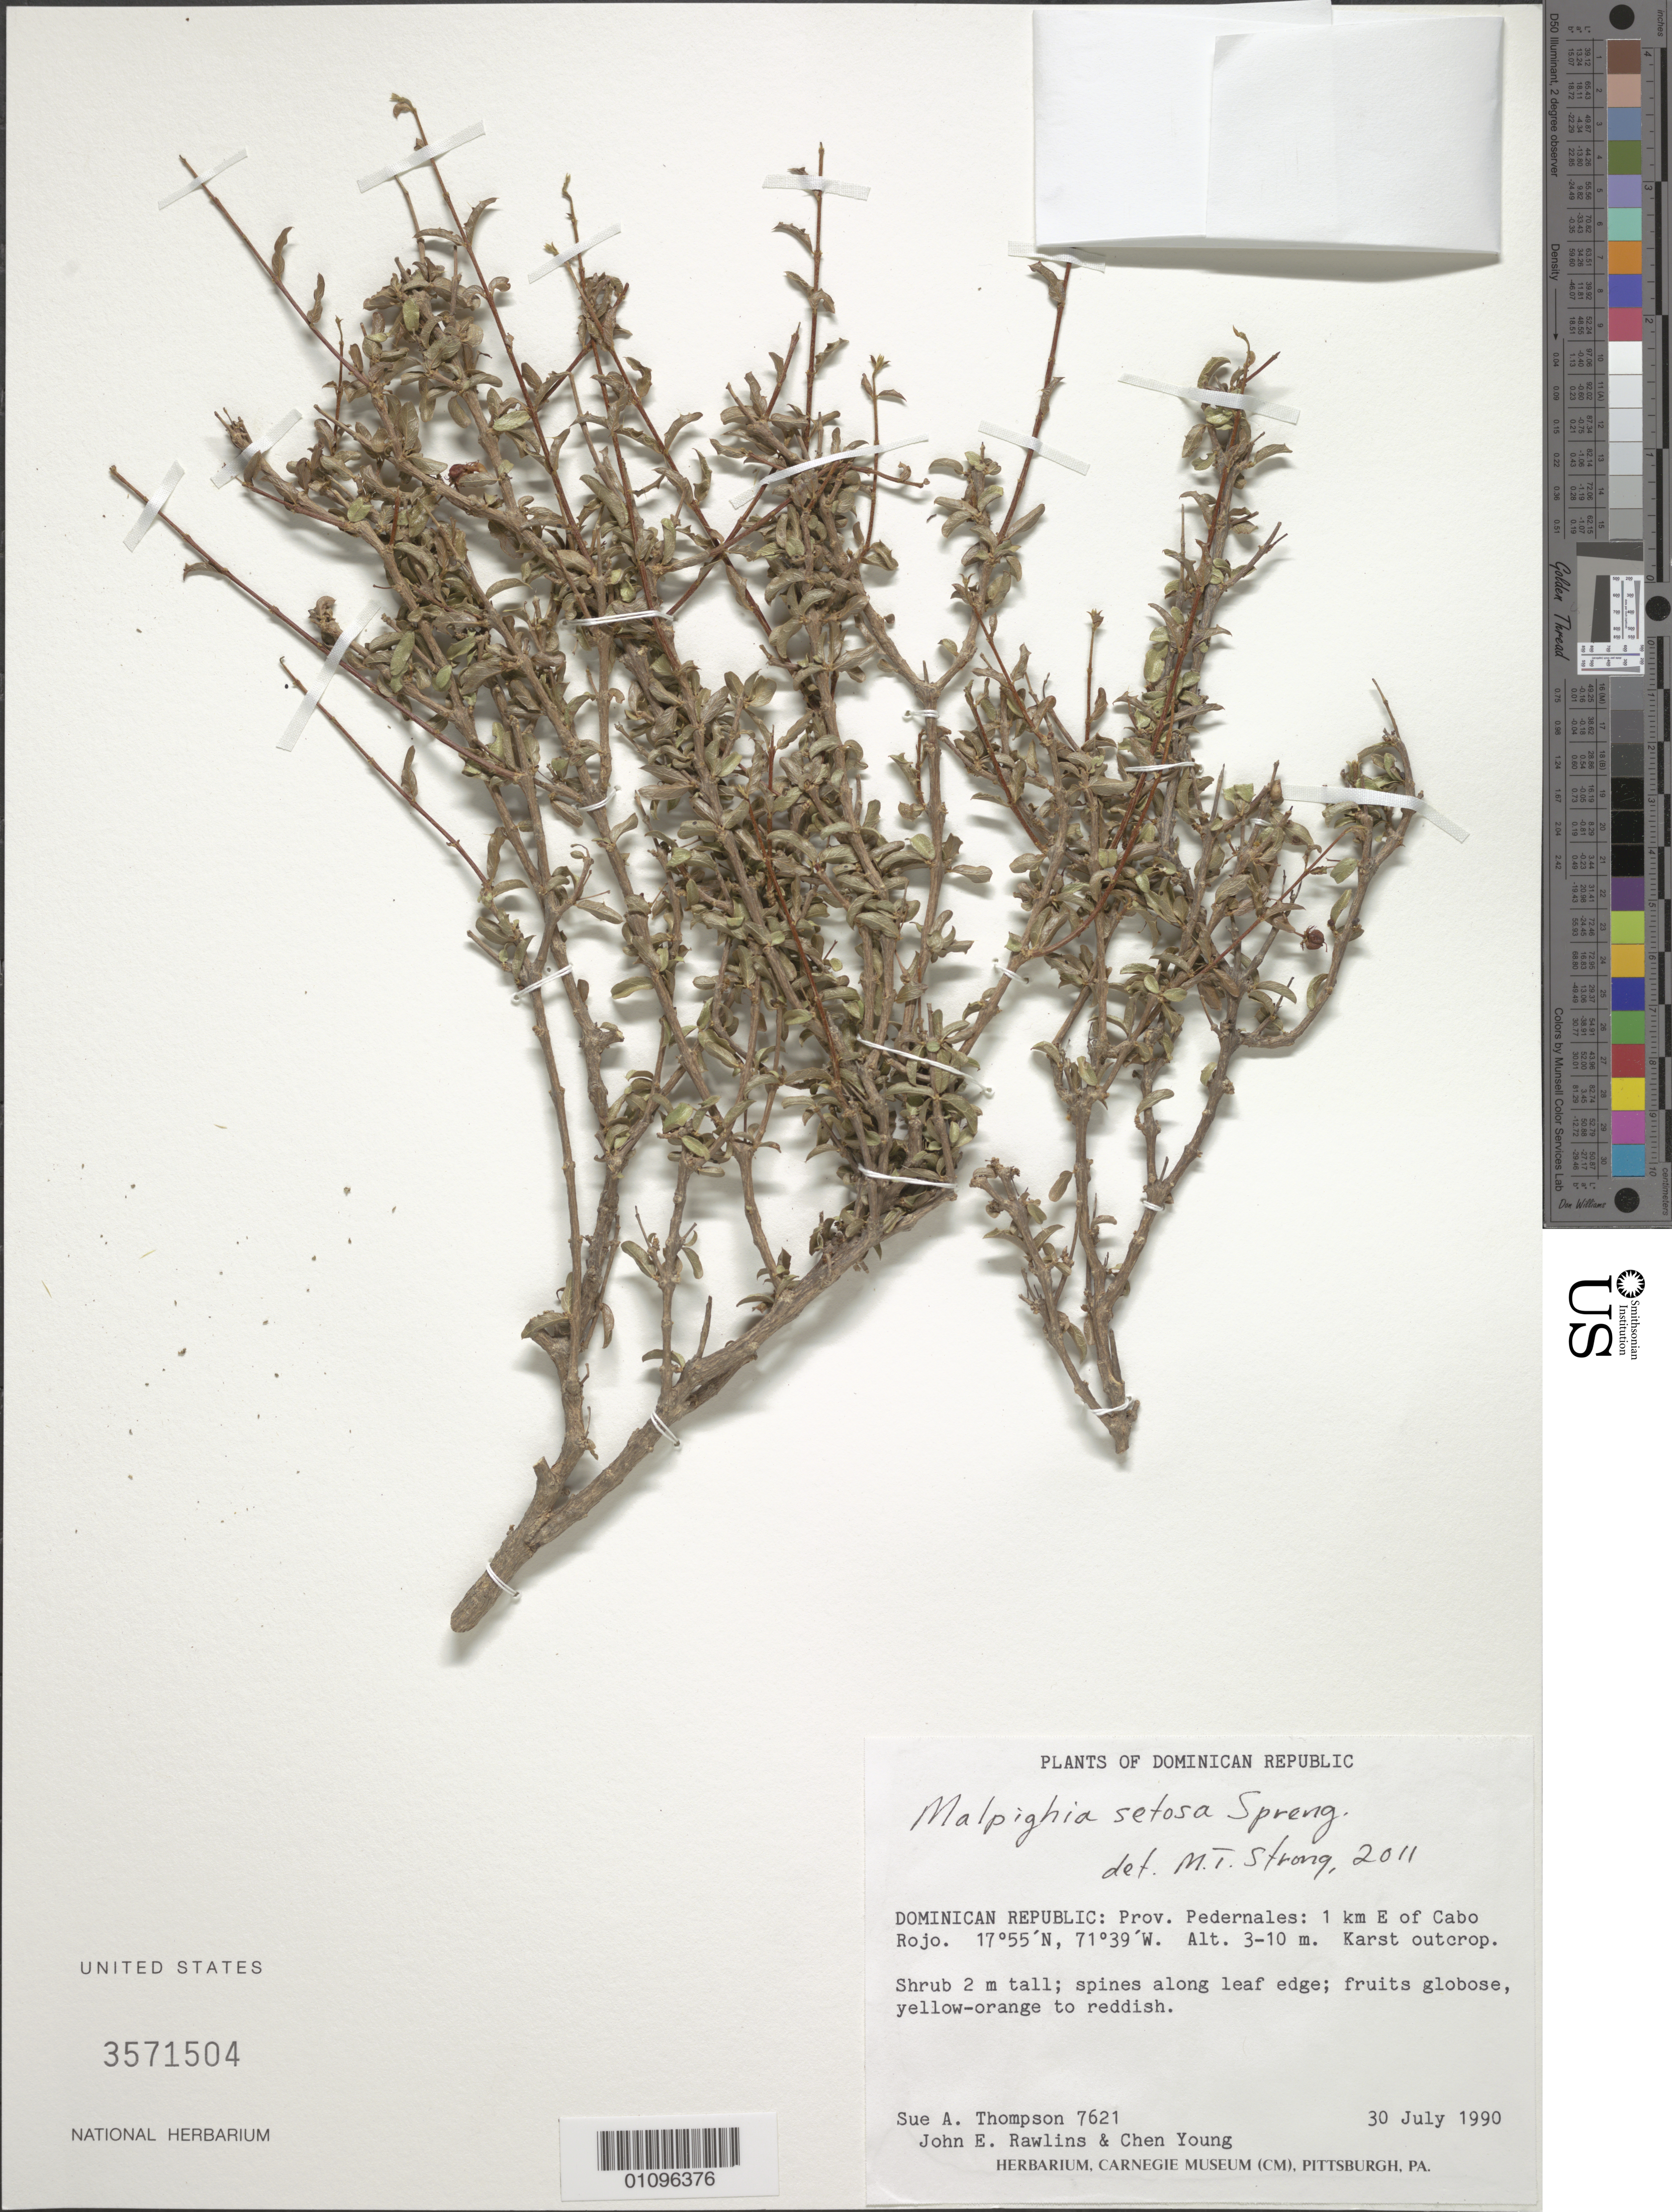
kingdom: Plantae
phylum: Tracheophyta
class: Magnoliopsida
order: Malpighiales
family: Malpighiaceae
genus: Malpighia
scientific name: Malpighia setosa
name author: Spreng.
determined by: Strong, M. T., (US), Smithsonian Institution - National Museum of Natural History (UNITED STATES)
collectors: S. A. Thompson, J. Rawlins & C. Young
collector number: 7621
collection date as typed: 30 Jul 1990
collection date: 1990-07-30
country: Dominican Republic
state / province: Pedernales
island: Hispaniola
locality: Cabo Rojo, 1 km E of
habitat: Karst outcrop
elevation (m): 3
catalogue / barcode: US 3571504